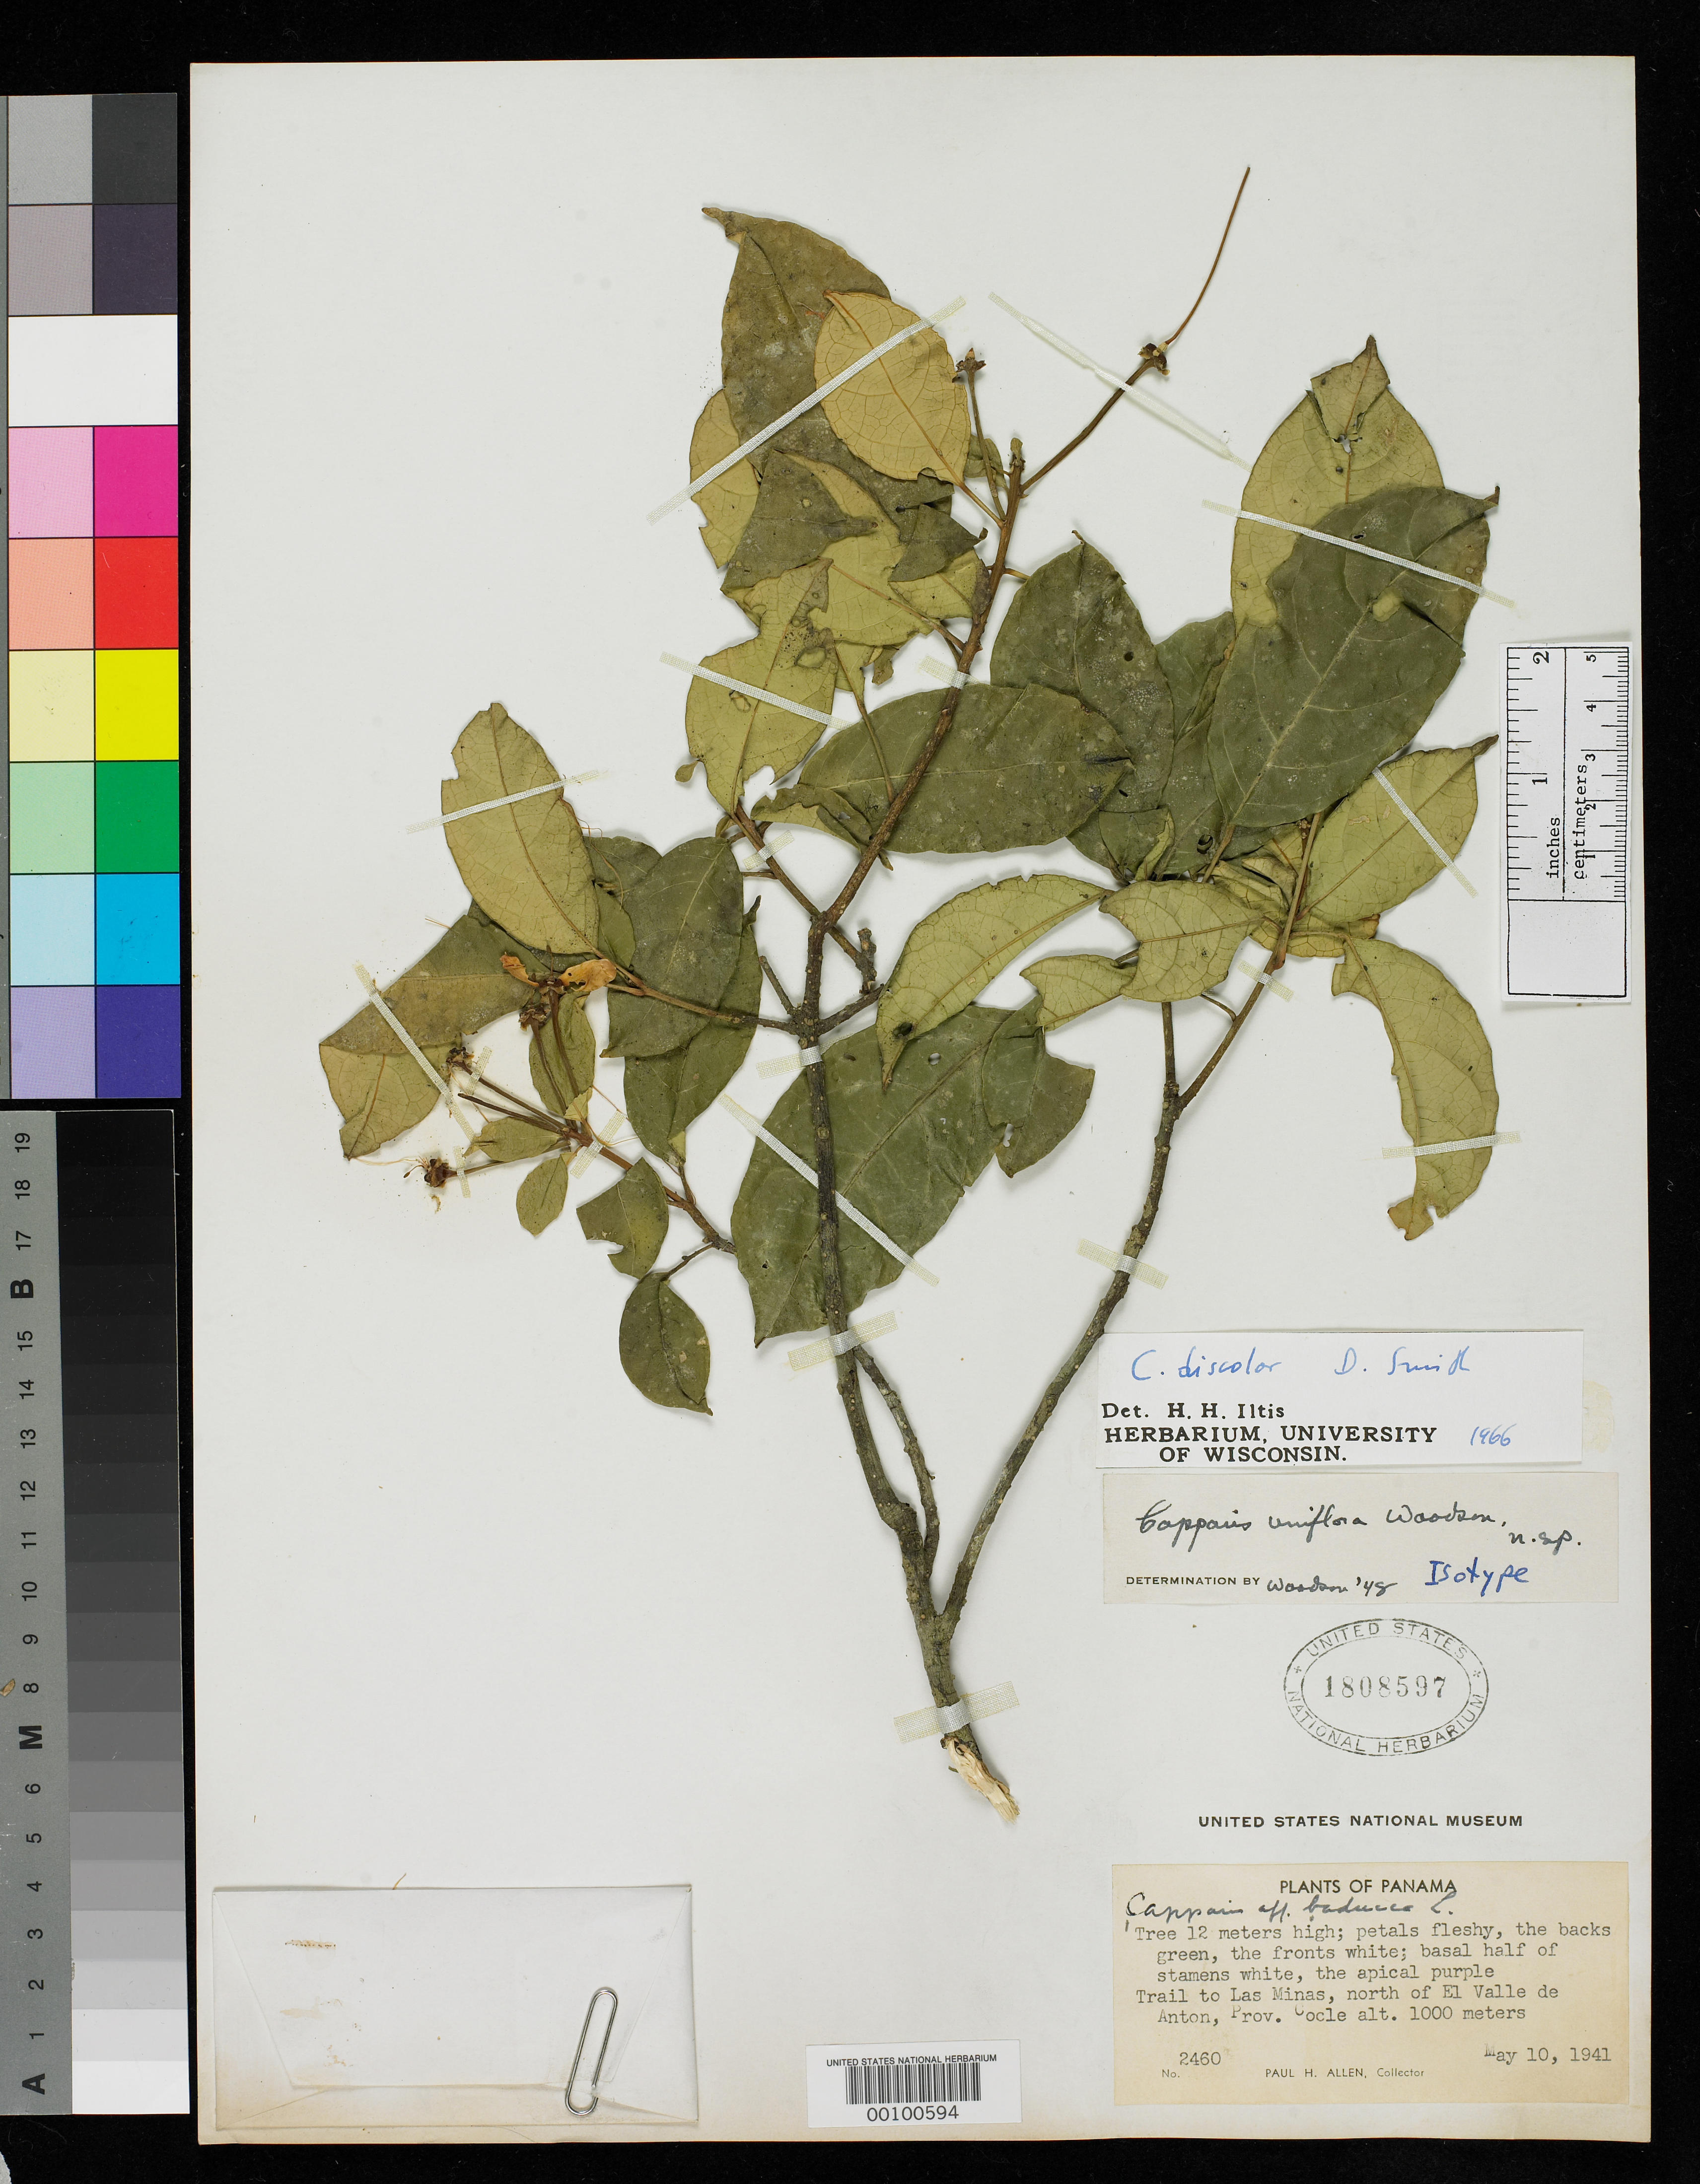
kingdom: Plantae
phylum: Tracheophyta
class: Magnoliopsida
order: Brassicales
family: Capparaceae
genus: Capparis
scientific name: Capparis uniflora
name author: Woodson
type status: Isotype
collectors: P. H. Allen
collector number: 2460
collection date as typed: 10 May 1941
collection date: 1941-05-10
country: Panama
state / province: Coclé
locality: El Valle, Las Minas.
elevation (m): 1000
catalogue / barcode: US 1808597